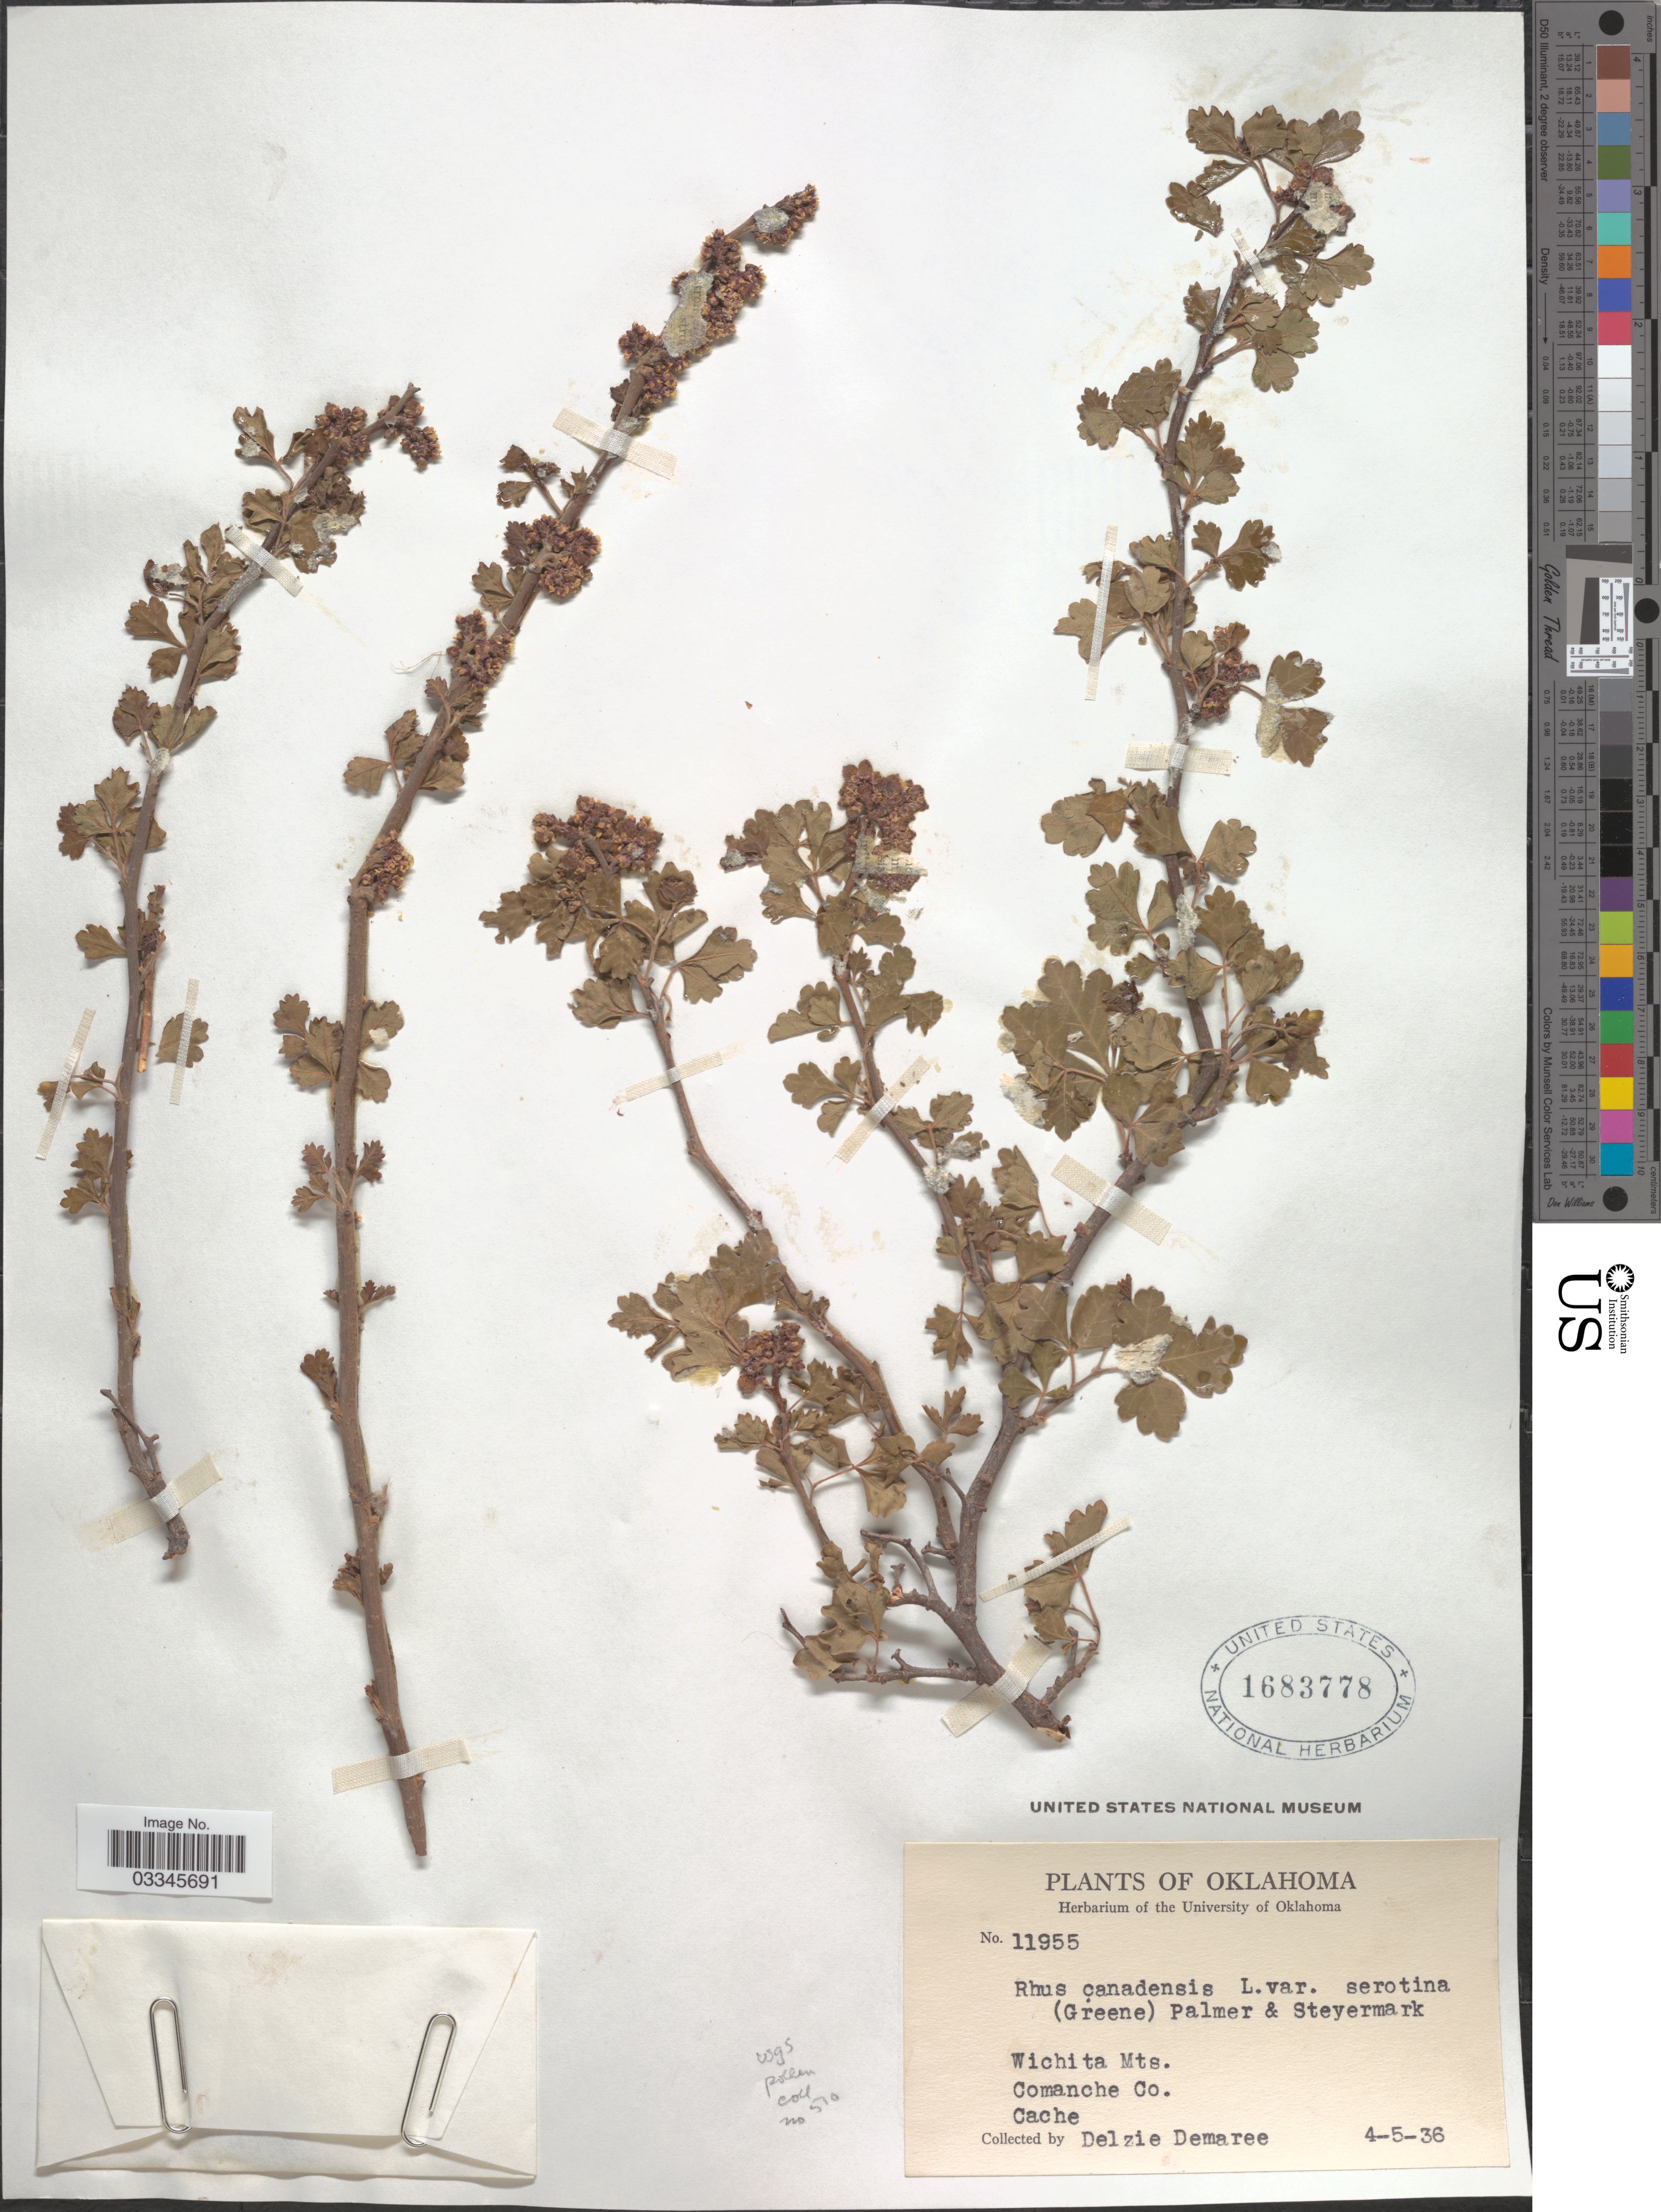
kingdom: Plantae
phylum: Tracheophyta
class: Magnoliopsida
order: Sapindales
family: Anacardiaceae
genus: Rhus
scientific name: Rhus canadensis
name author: Marshall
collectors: D. Demaree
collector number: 11955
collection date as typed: Transcribed d/m/y: 5/4/36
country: United States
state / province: Oklahoma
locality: Wichita Mts. Comanche Co. Cache.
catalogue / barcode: US 1683778